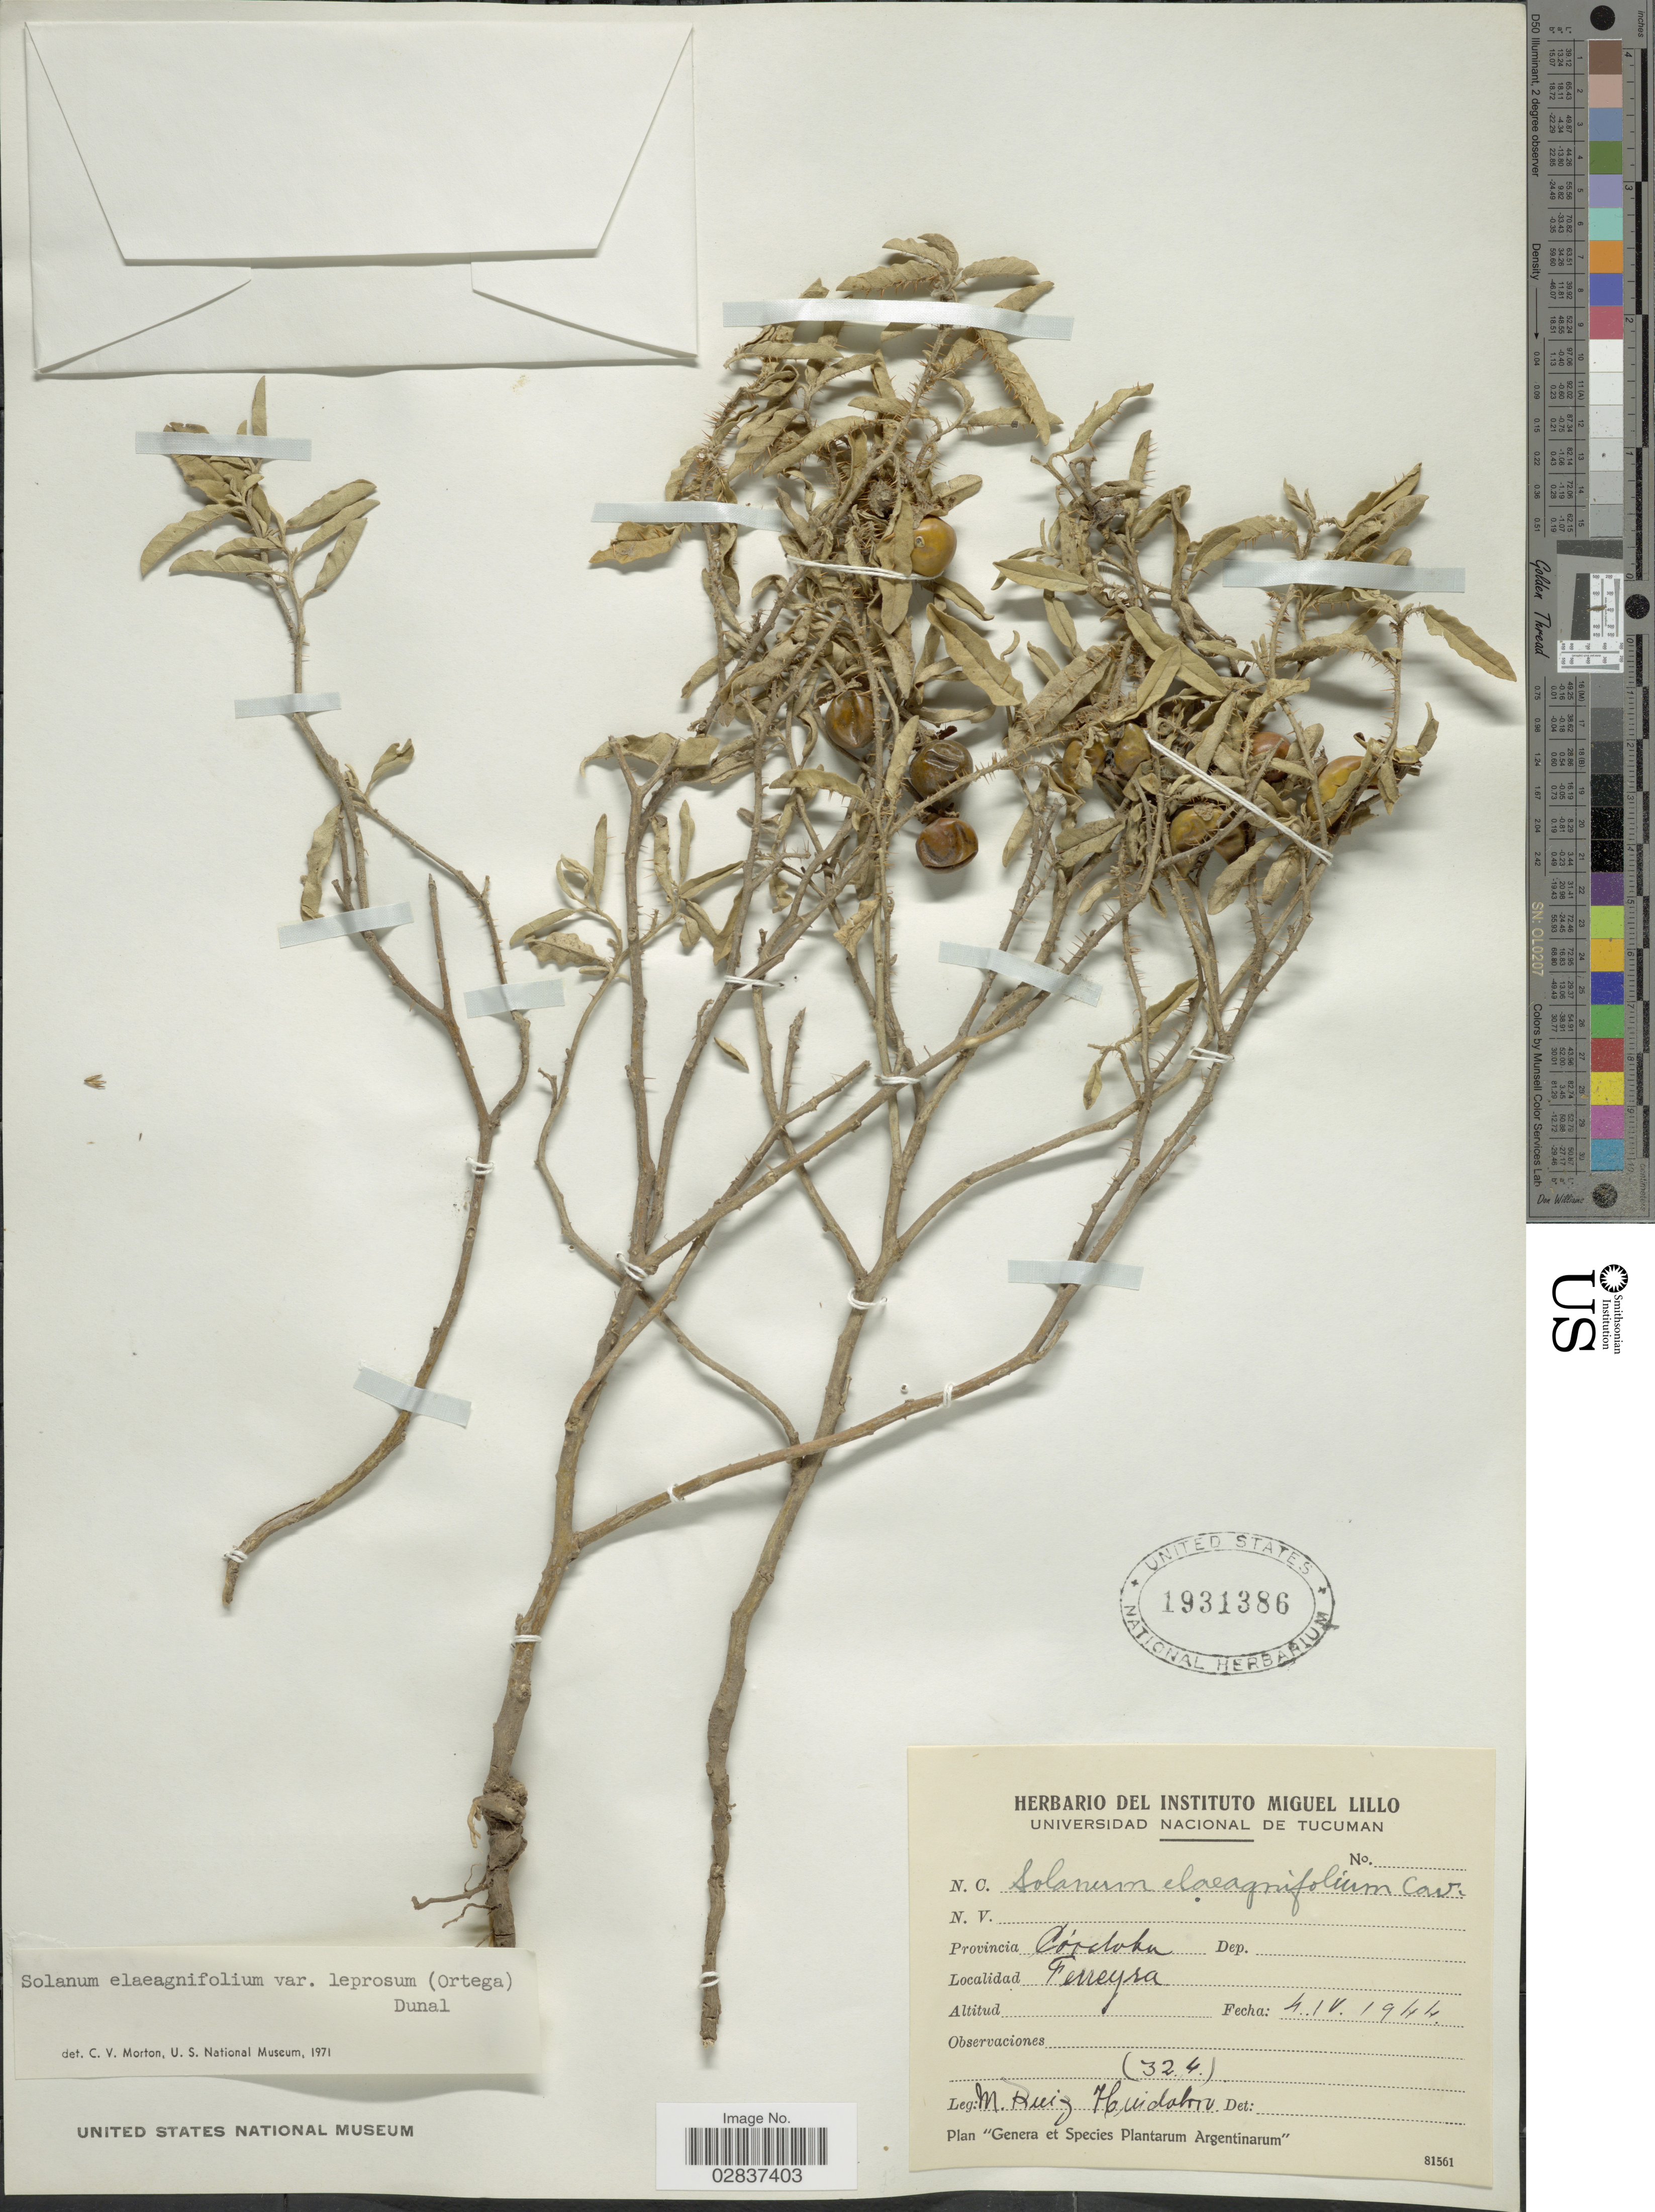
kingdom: Plantae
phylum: Tracheophyta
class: Magnoliopsida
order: Solanales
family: Solanaceae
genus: Solanum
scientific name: Solanum elaeagnifolium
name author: Cav.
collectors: M. Ruiz Huidobro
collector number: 324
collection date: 1944-04-04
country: Argentina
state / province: Cordoba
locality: Provincia Cordoba, Ferreyra.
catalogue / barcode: US 1931386